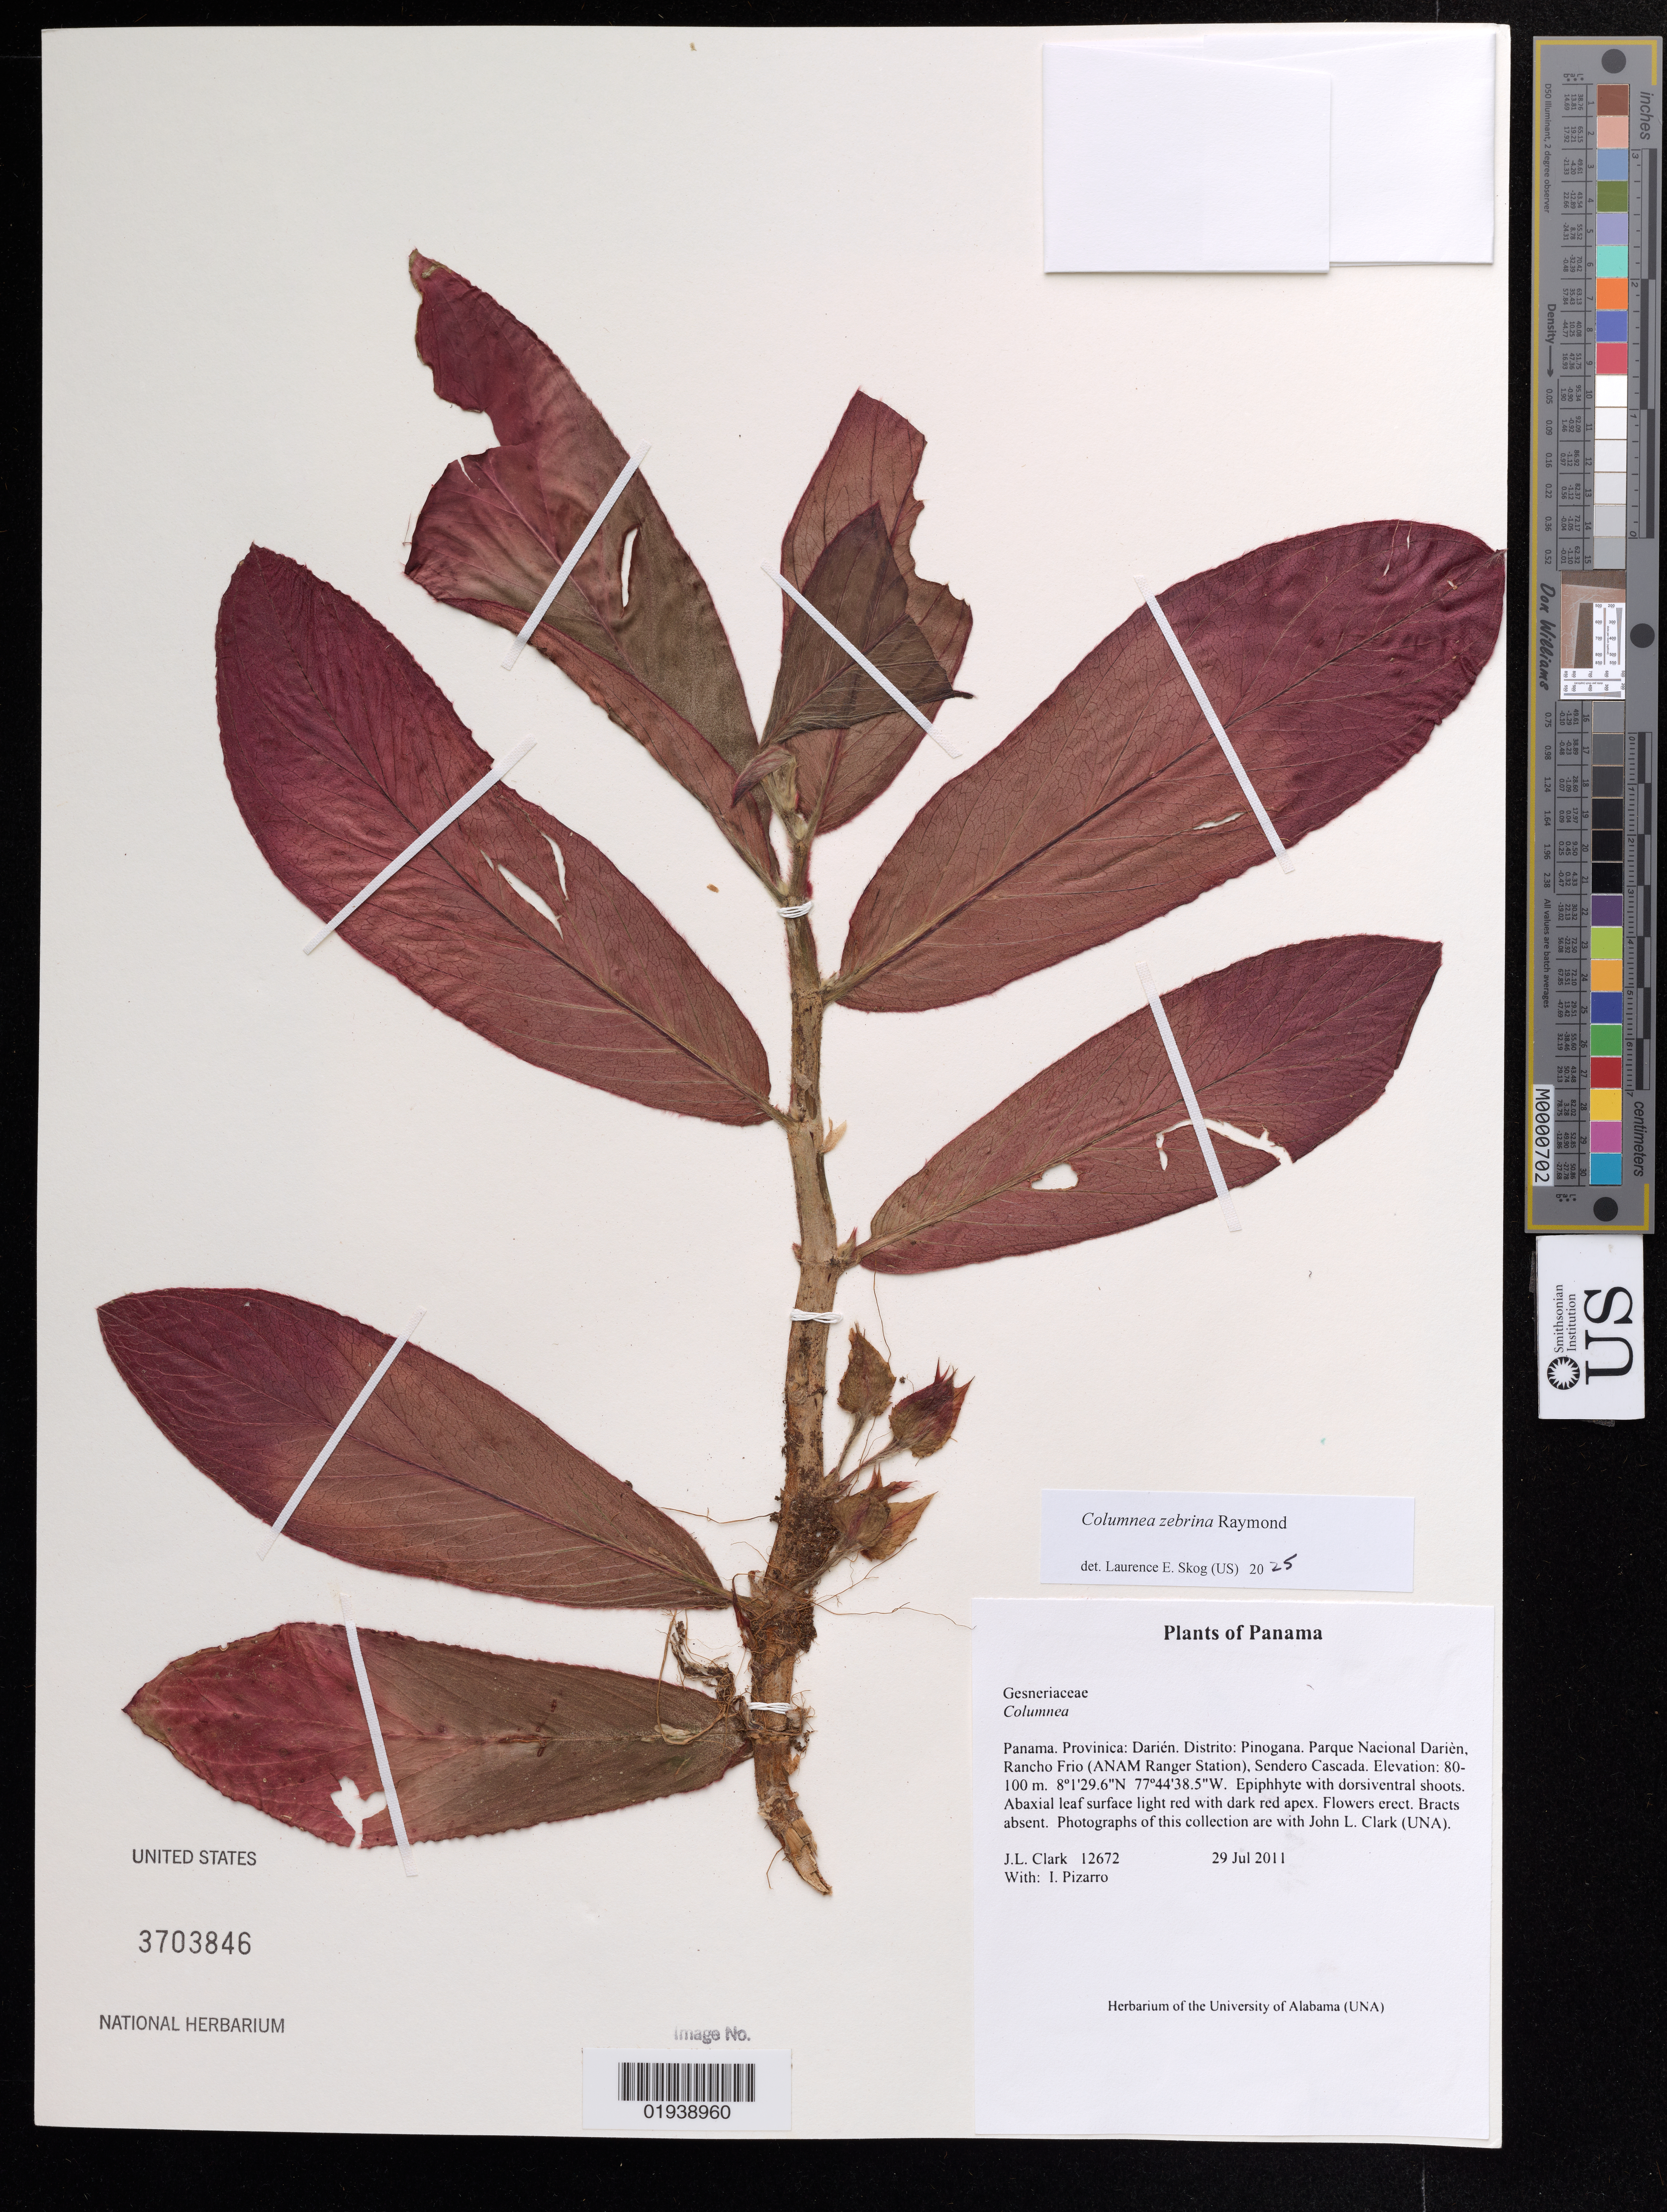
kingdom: Plantae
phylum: Tracheophyta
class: Magnoliopsida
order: Lamiales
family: Gesneriaceae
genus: Columnea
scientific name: Columnea zebrina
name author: Raymond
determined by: Skog, Laurence E.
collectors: J. L. Clark & I. Pizarro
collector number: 12672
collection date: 2011-07-29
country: Panama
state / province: Darién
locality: Distrito:Pinogana. Parque Nacional Darien, Rancho Frio (ANAM Ranger Station), Sendero Cascada.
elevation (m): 80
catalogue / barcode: US 3703846